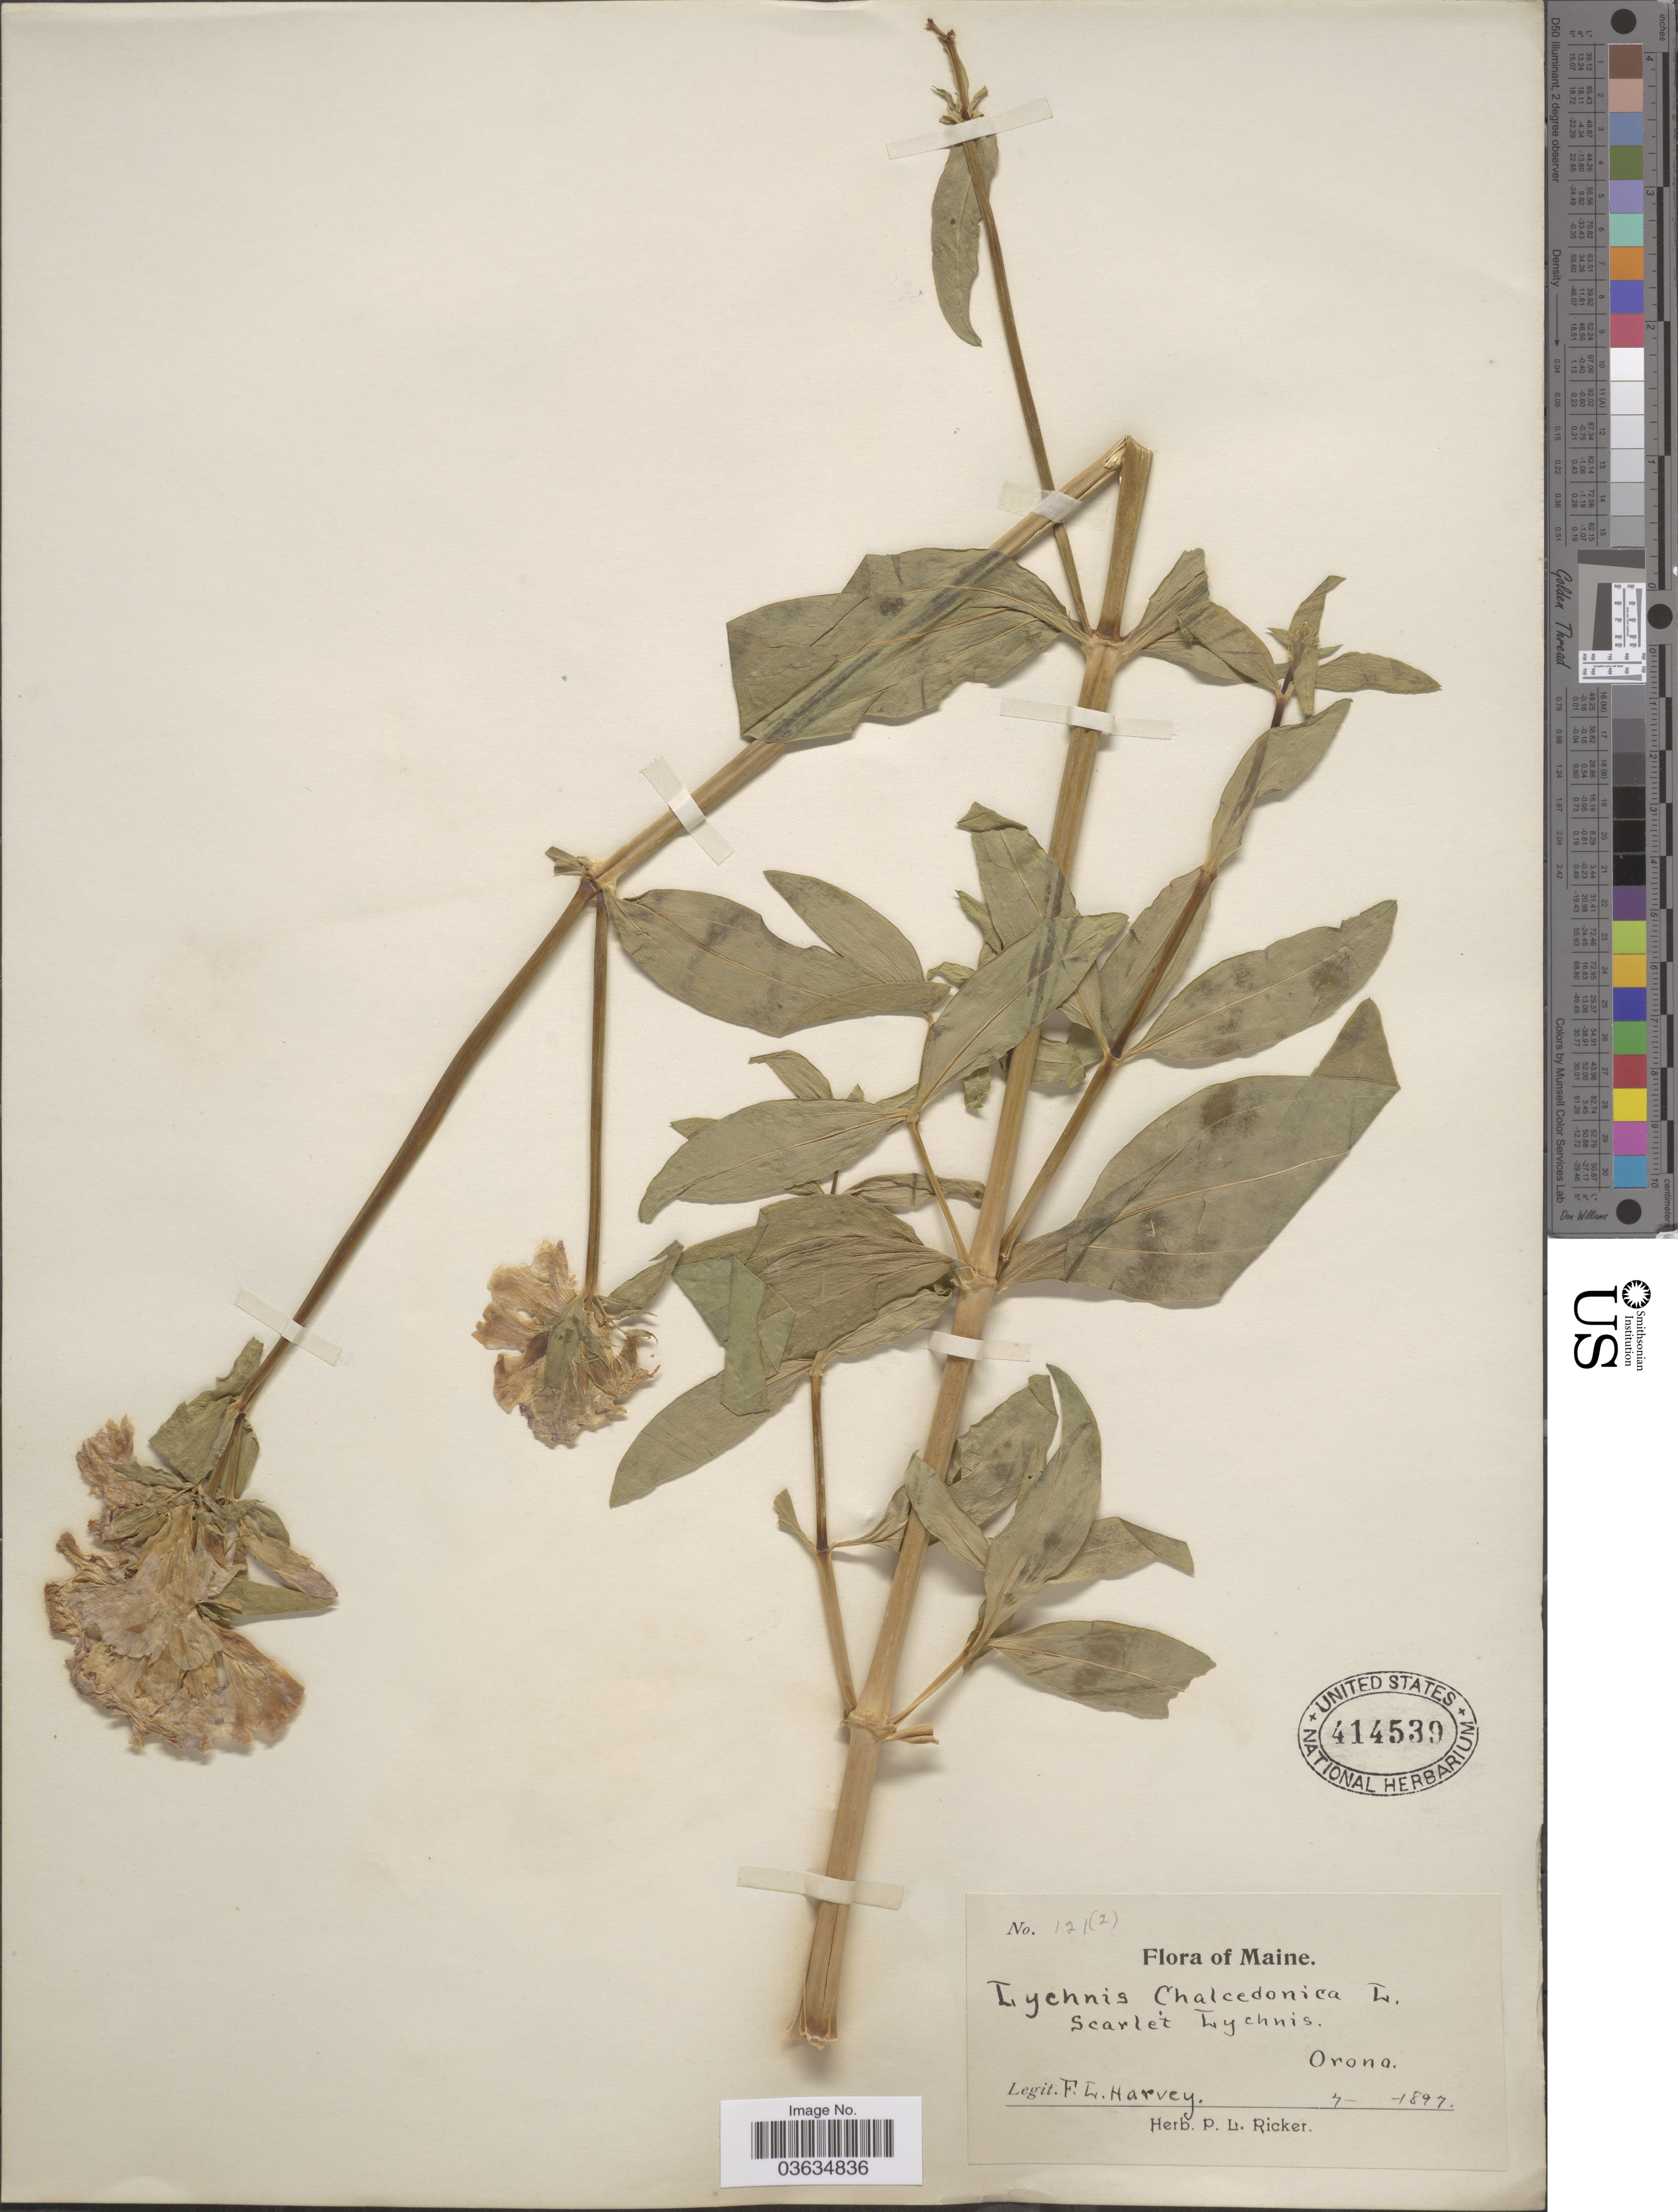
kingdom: Plantae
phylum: Tracheophyta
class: Magnoliopsida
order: Caryophyllales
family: Caryophyllaceae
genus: Silene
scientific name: Silene chalcedonica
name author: (L.) E.H.L. Krause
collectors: F. L. Harvey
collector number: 121(2)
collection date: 1897-07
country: United States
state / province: Maine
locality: Orona.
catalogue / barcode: US 414539